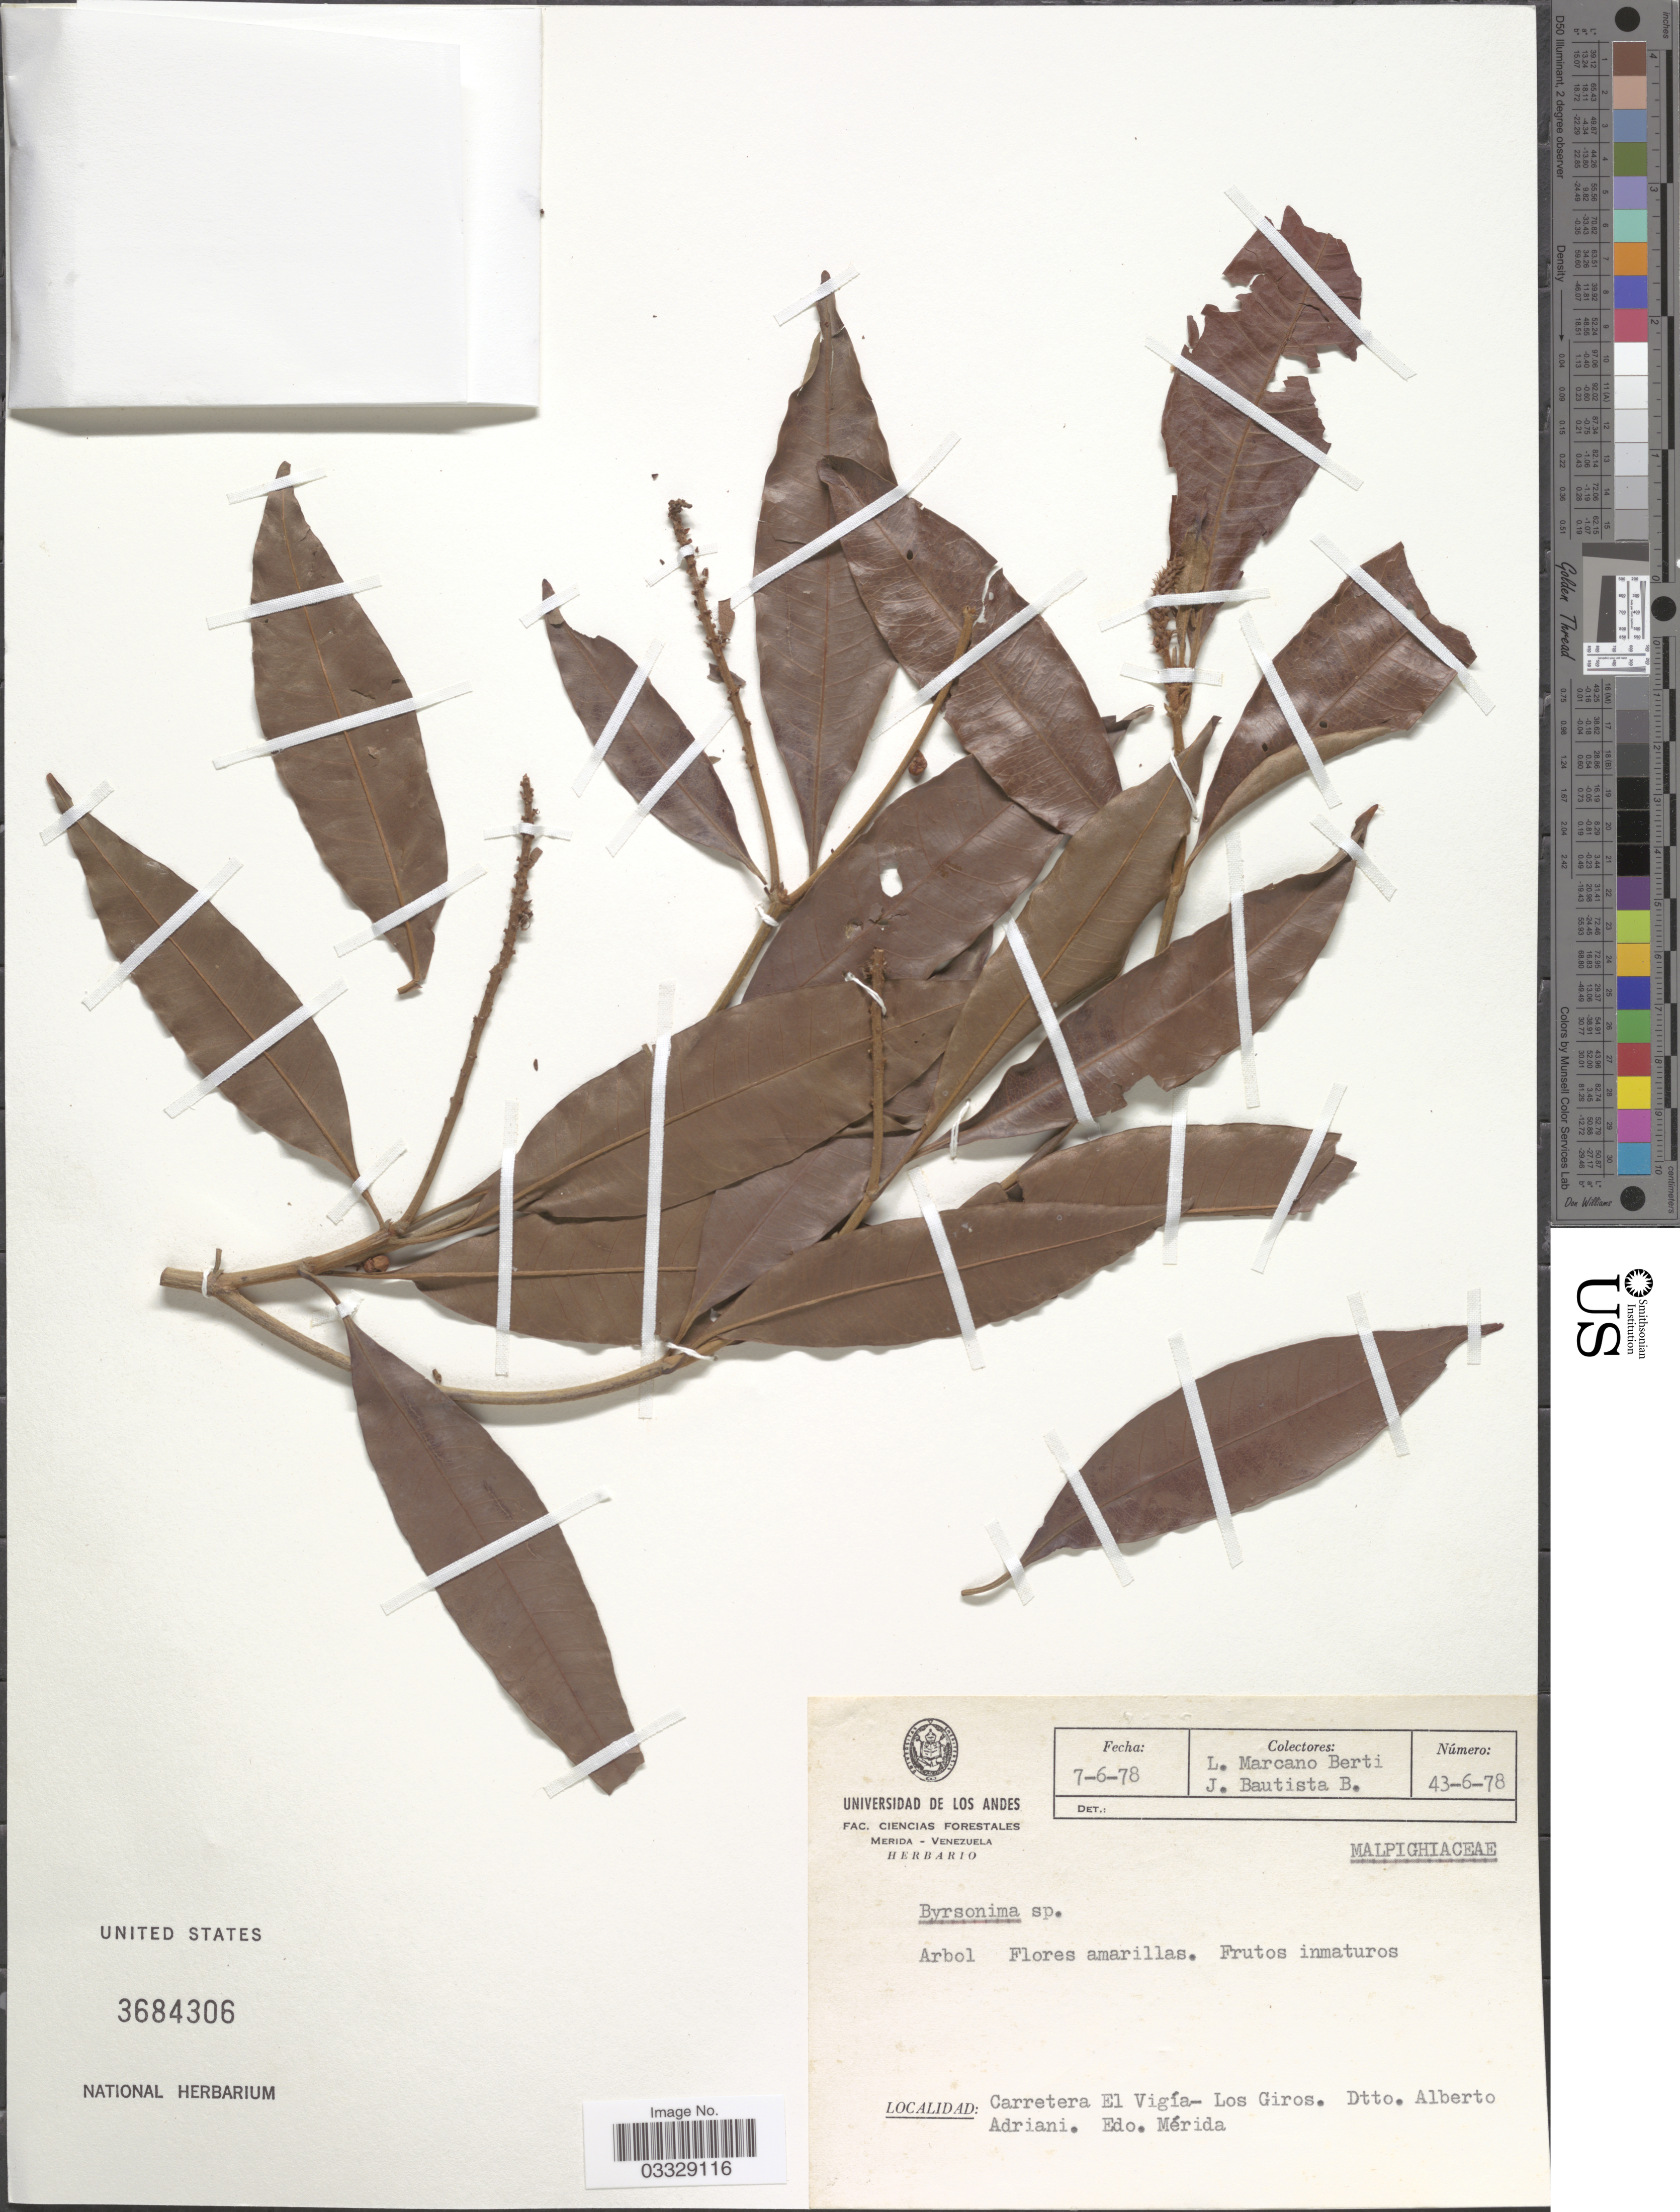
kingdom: Plantae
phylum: Tracheophyta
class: Magnoliopsida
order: Malpighiales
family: Malpighiaceae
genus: Byrsonima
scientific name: Byrsonima sp.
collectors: L. Marcano-Berti & J. A. Bautista B.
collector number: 43-6-78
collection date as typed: Transcribed d/m/y: 7/6/78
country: Venezuela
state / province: Mérida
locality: Carretera El Vigía- Los Giros. Dtto. Alberto Adriani.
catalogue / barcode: US 3684306